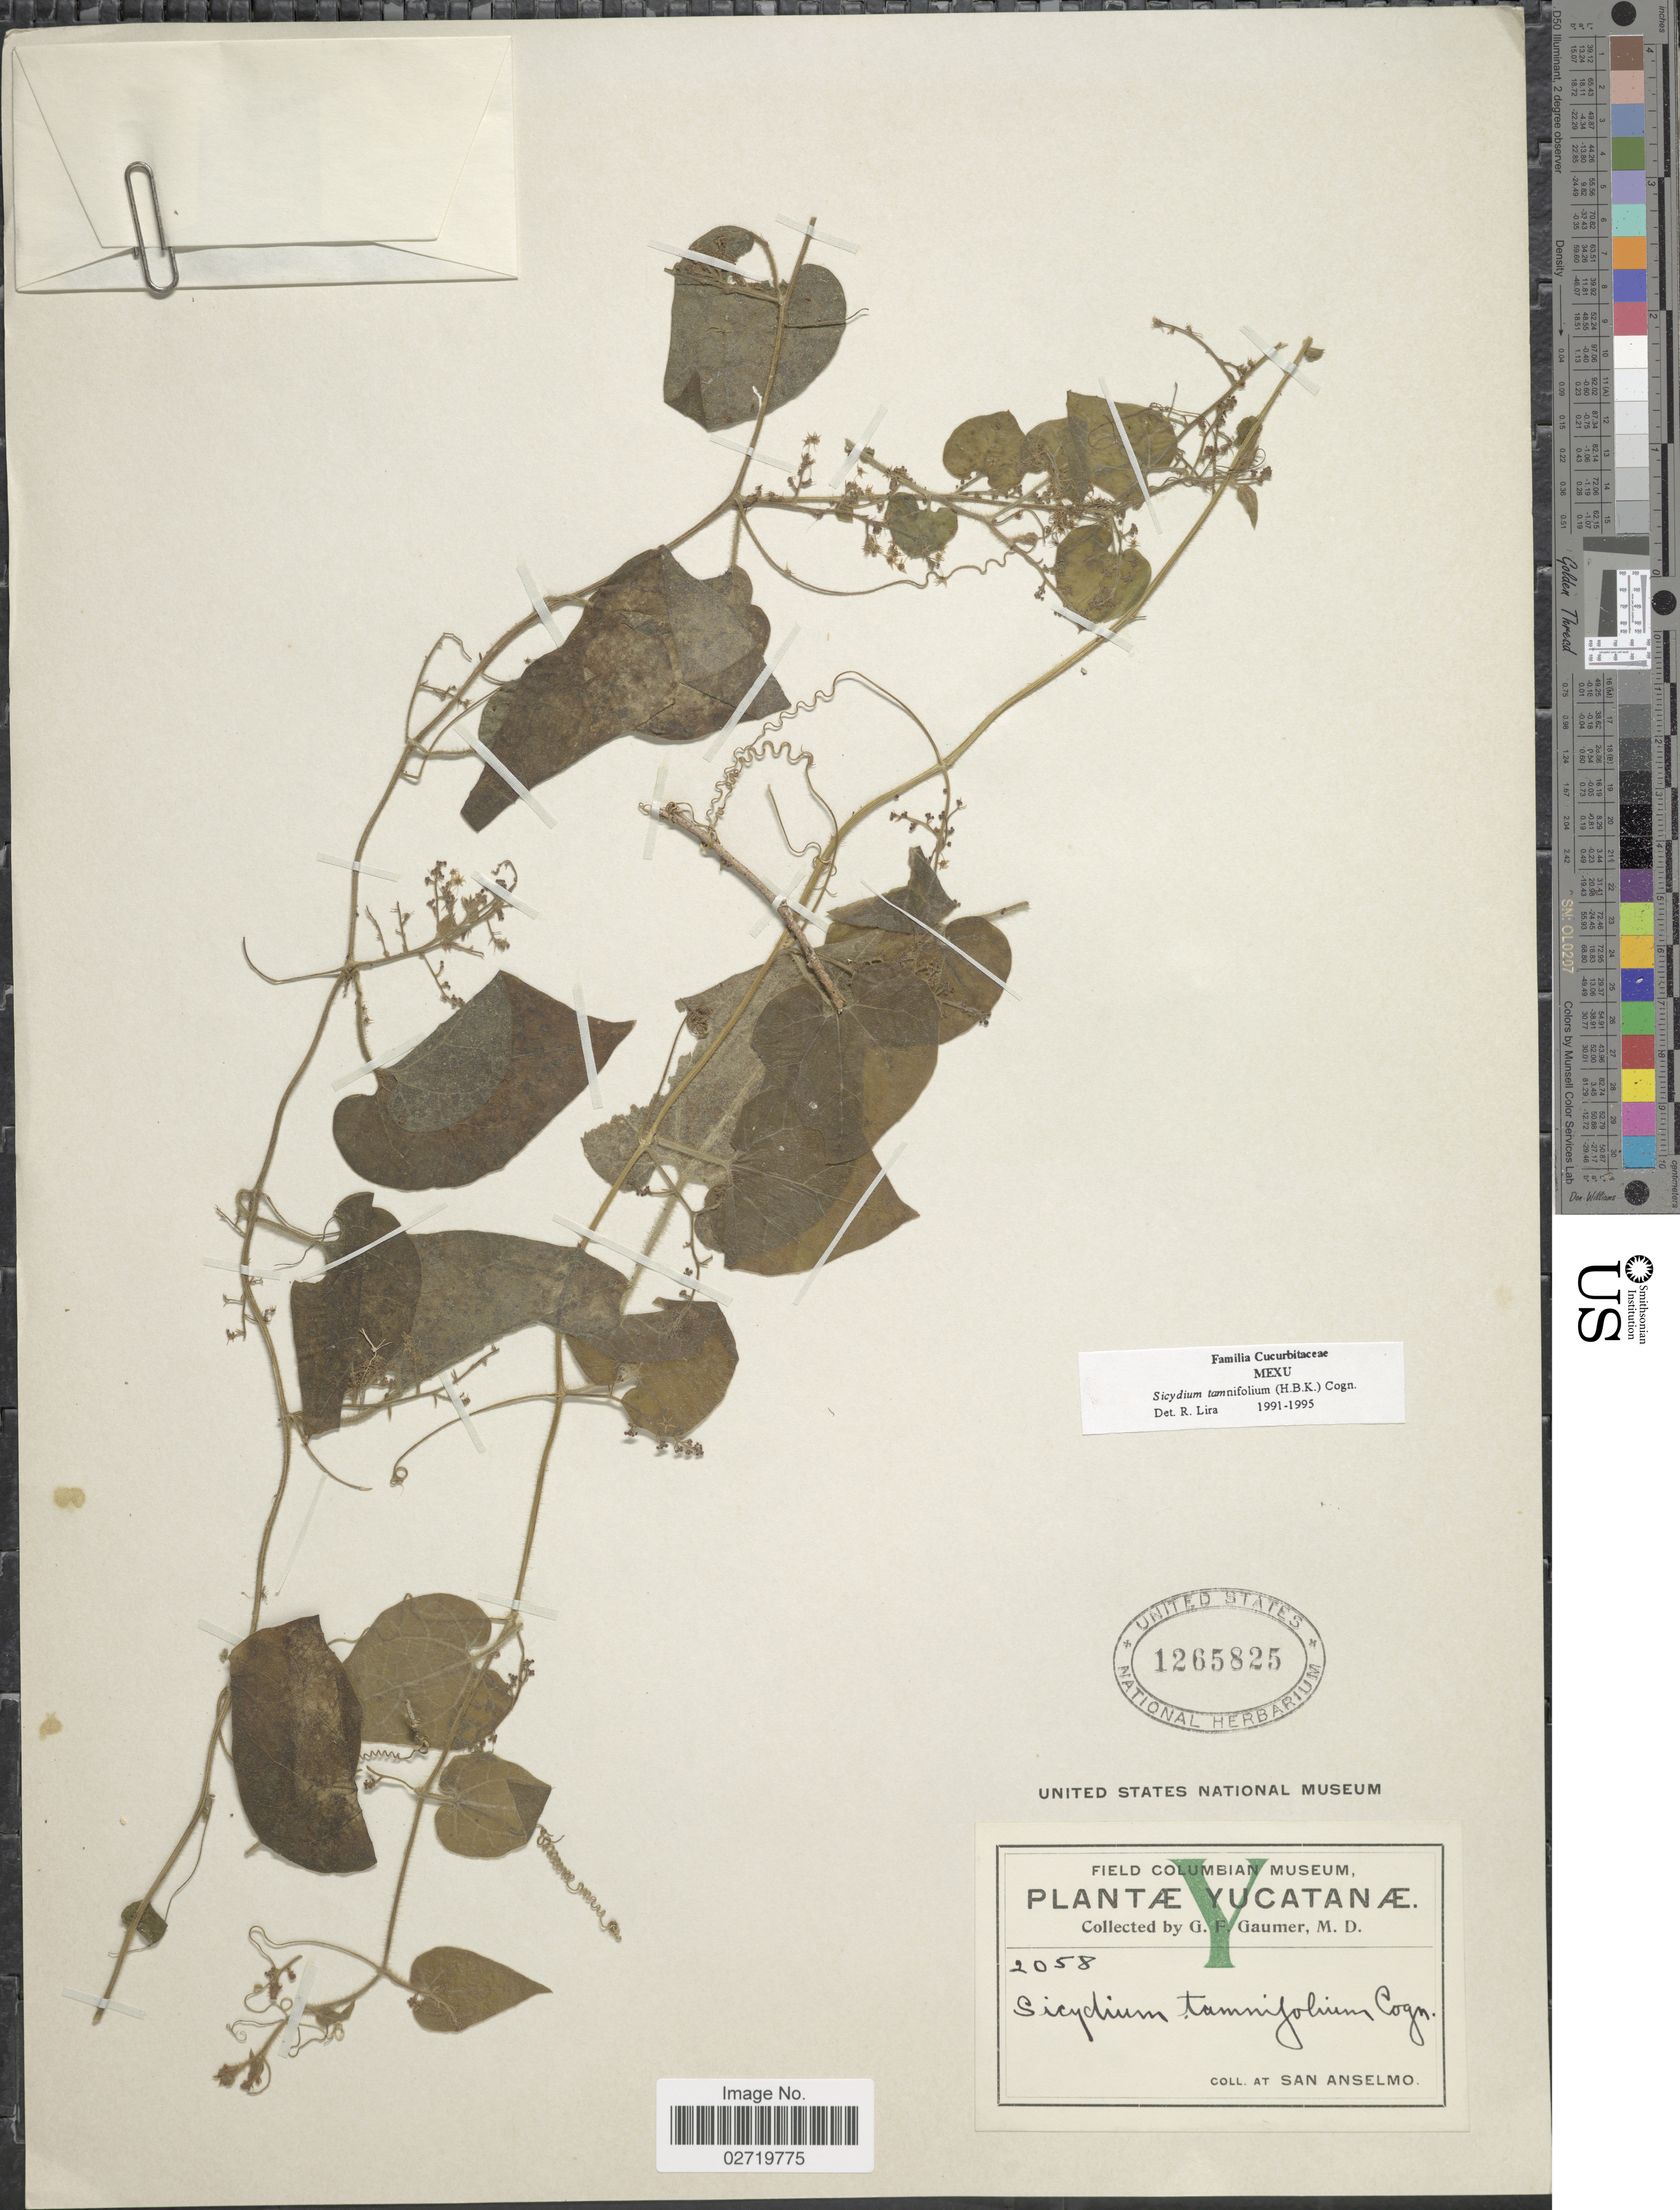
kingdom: Plantae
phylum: Tracheophyta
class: Magnoliopsida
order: Cucurbitales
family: Cucurbitaceae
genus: Sicydium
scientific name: Sicydium tamnifolium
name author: (Kunth) Cogn.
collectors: G. F. Gaumer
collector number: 2058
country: Mexico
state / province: Yucatán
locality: At San Anselmo.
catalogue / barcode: US 1265825